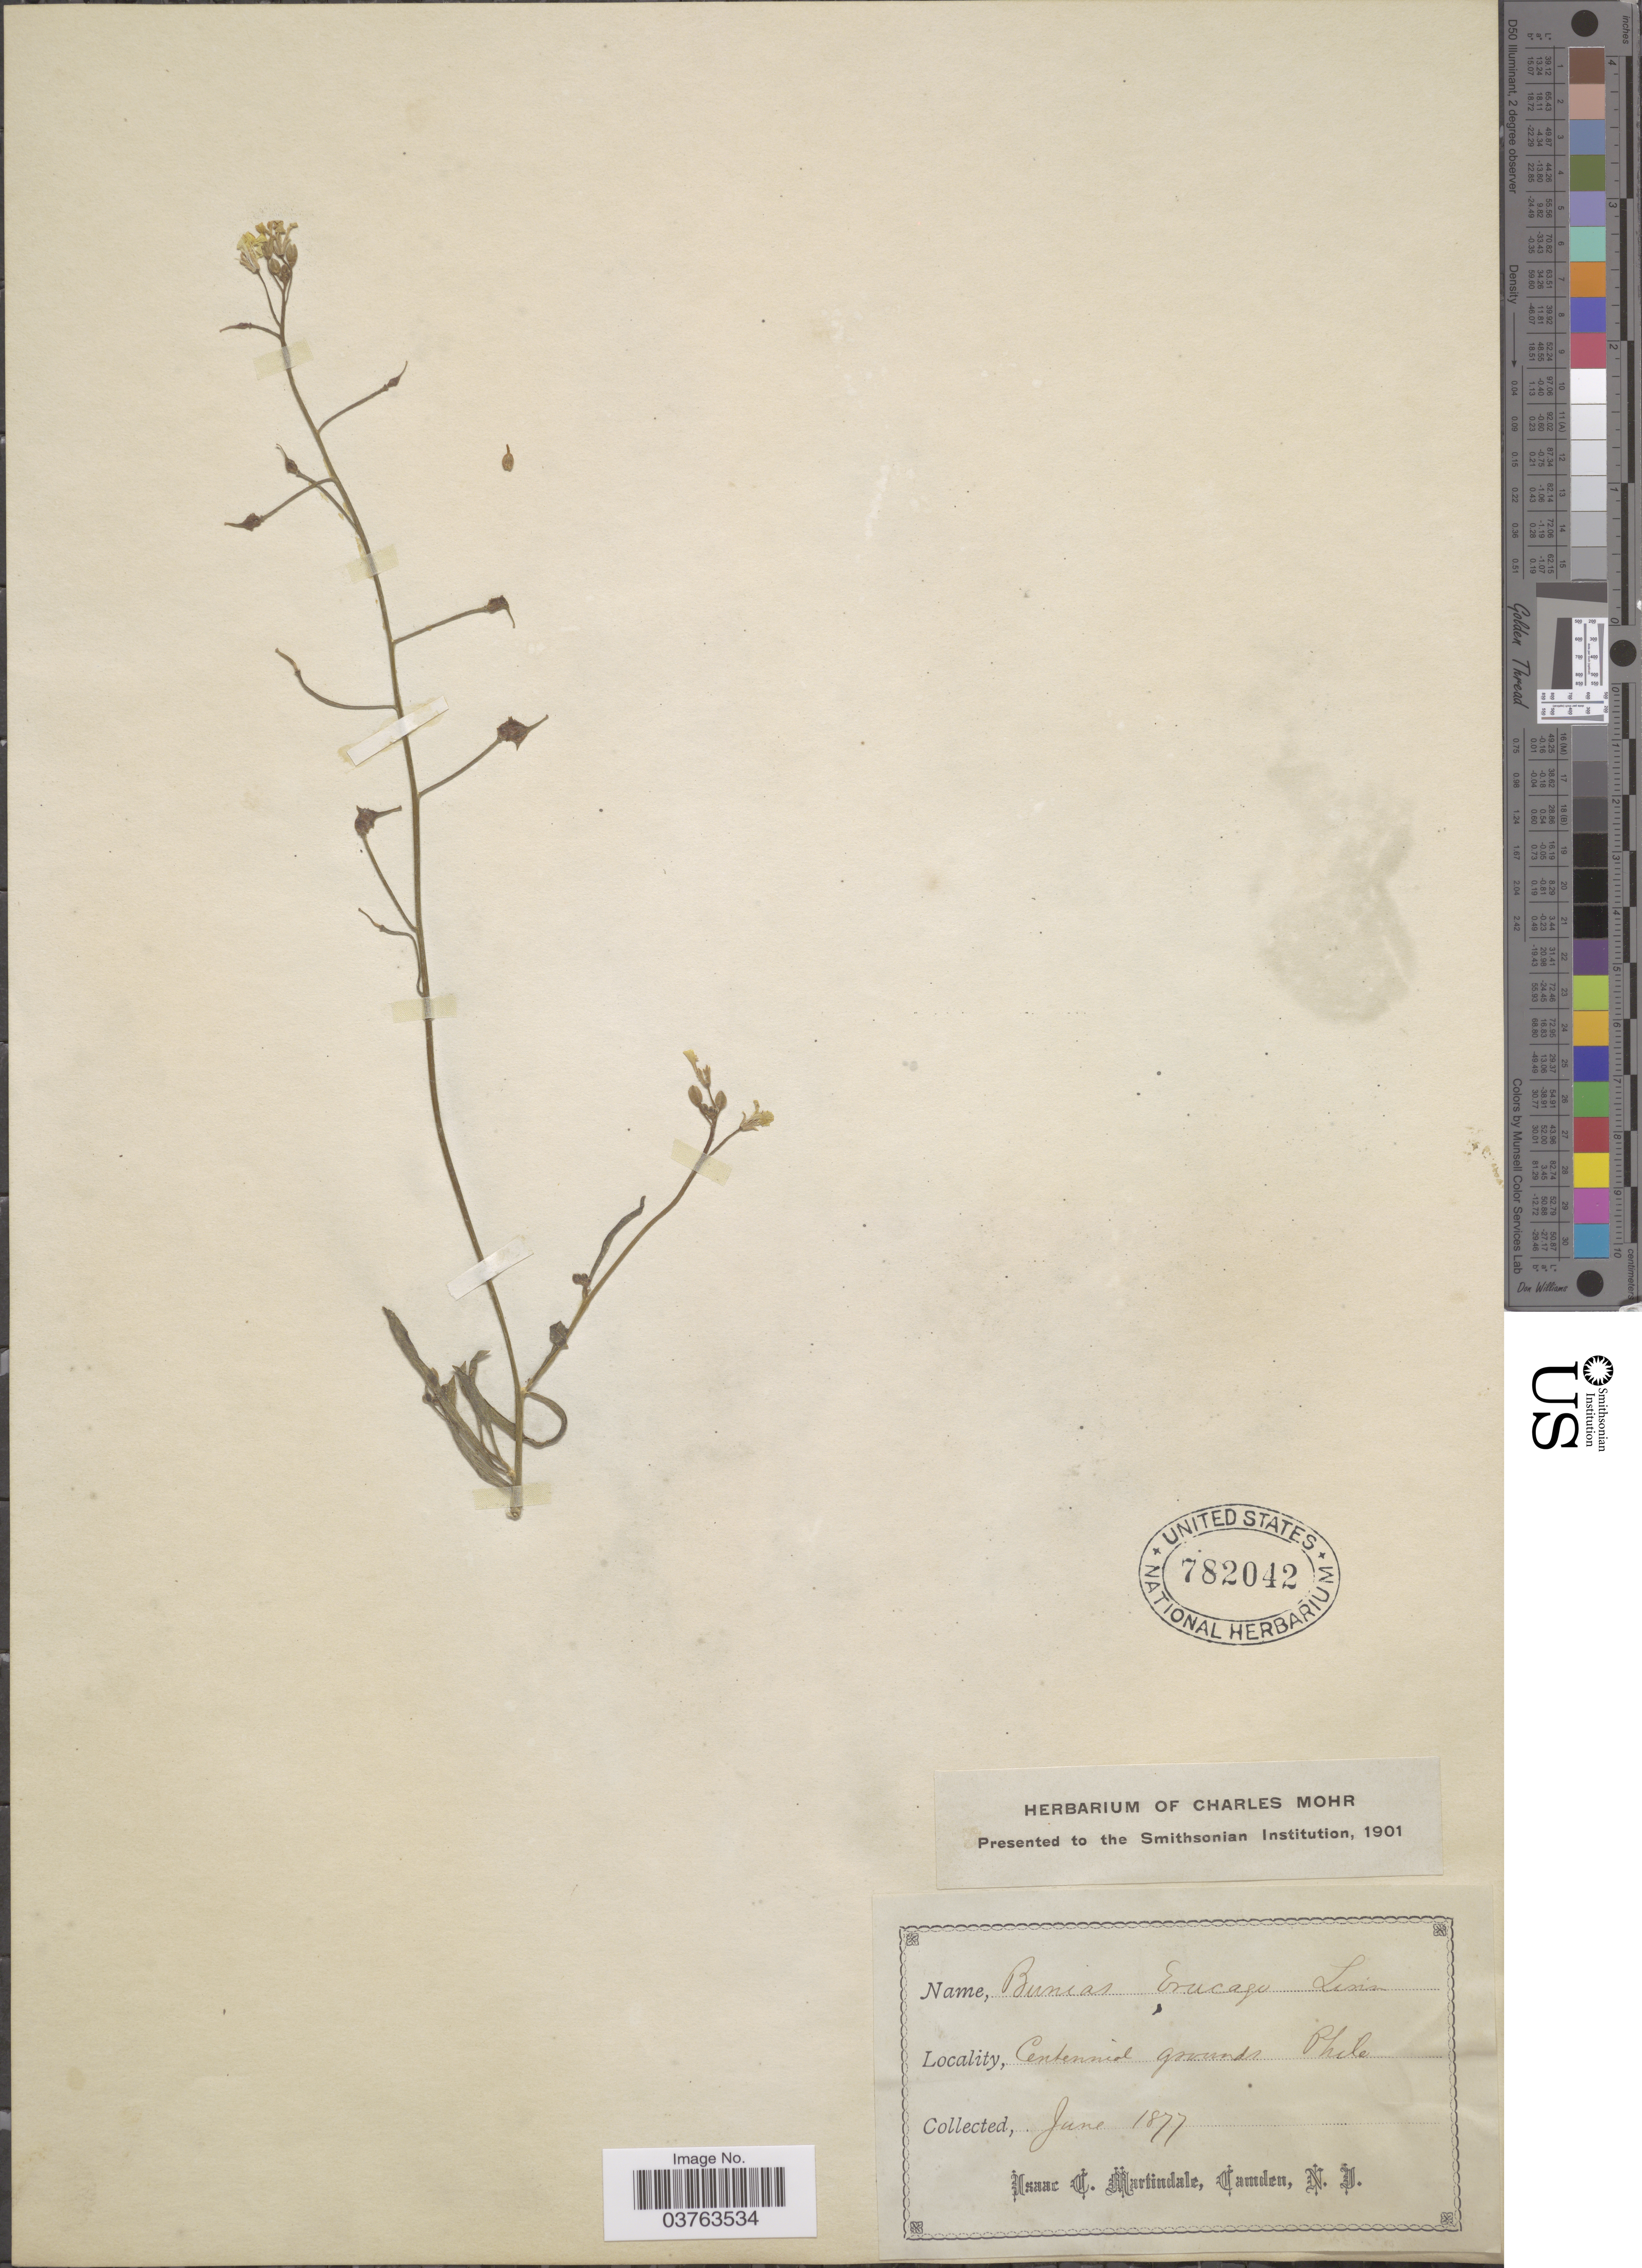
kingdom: Plantae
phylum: Tracheophyta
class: Magnoliopsida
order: Brassicales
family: Brassicaceae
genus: Bunias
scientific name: Bunias erucago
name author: L.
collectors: I. C. Martindale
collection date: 1877-06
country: United States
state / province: New Jersey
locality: Centennial grounds, Phila.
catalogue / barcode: US 782042